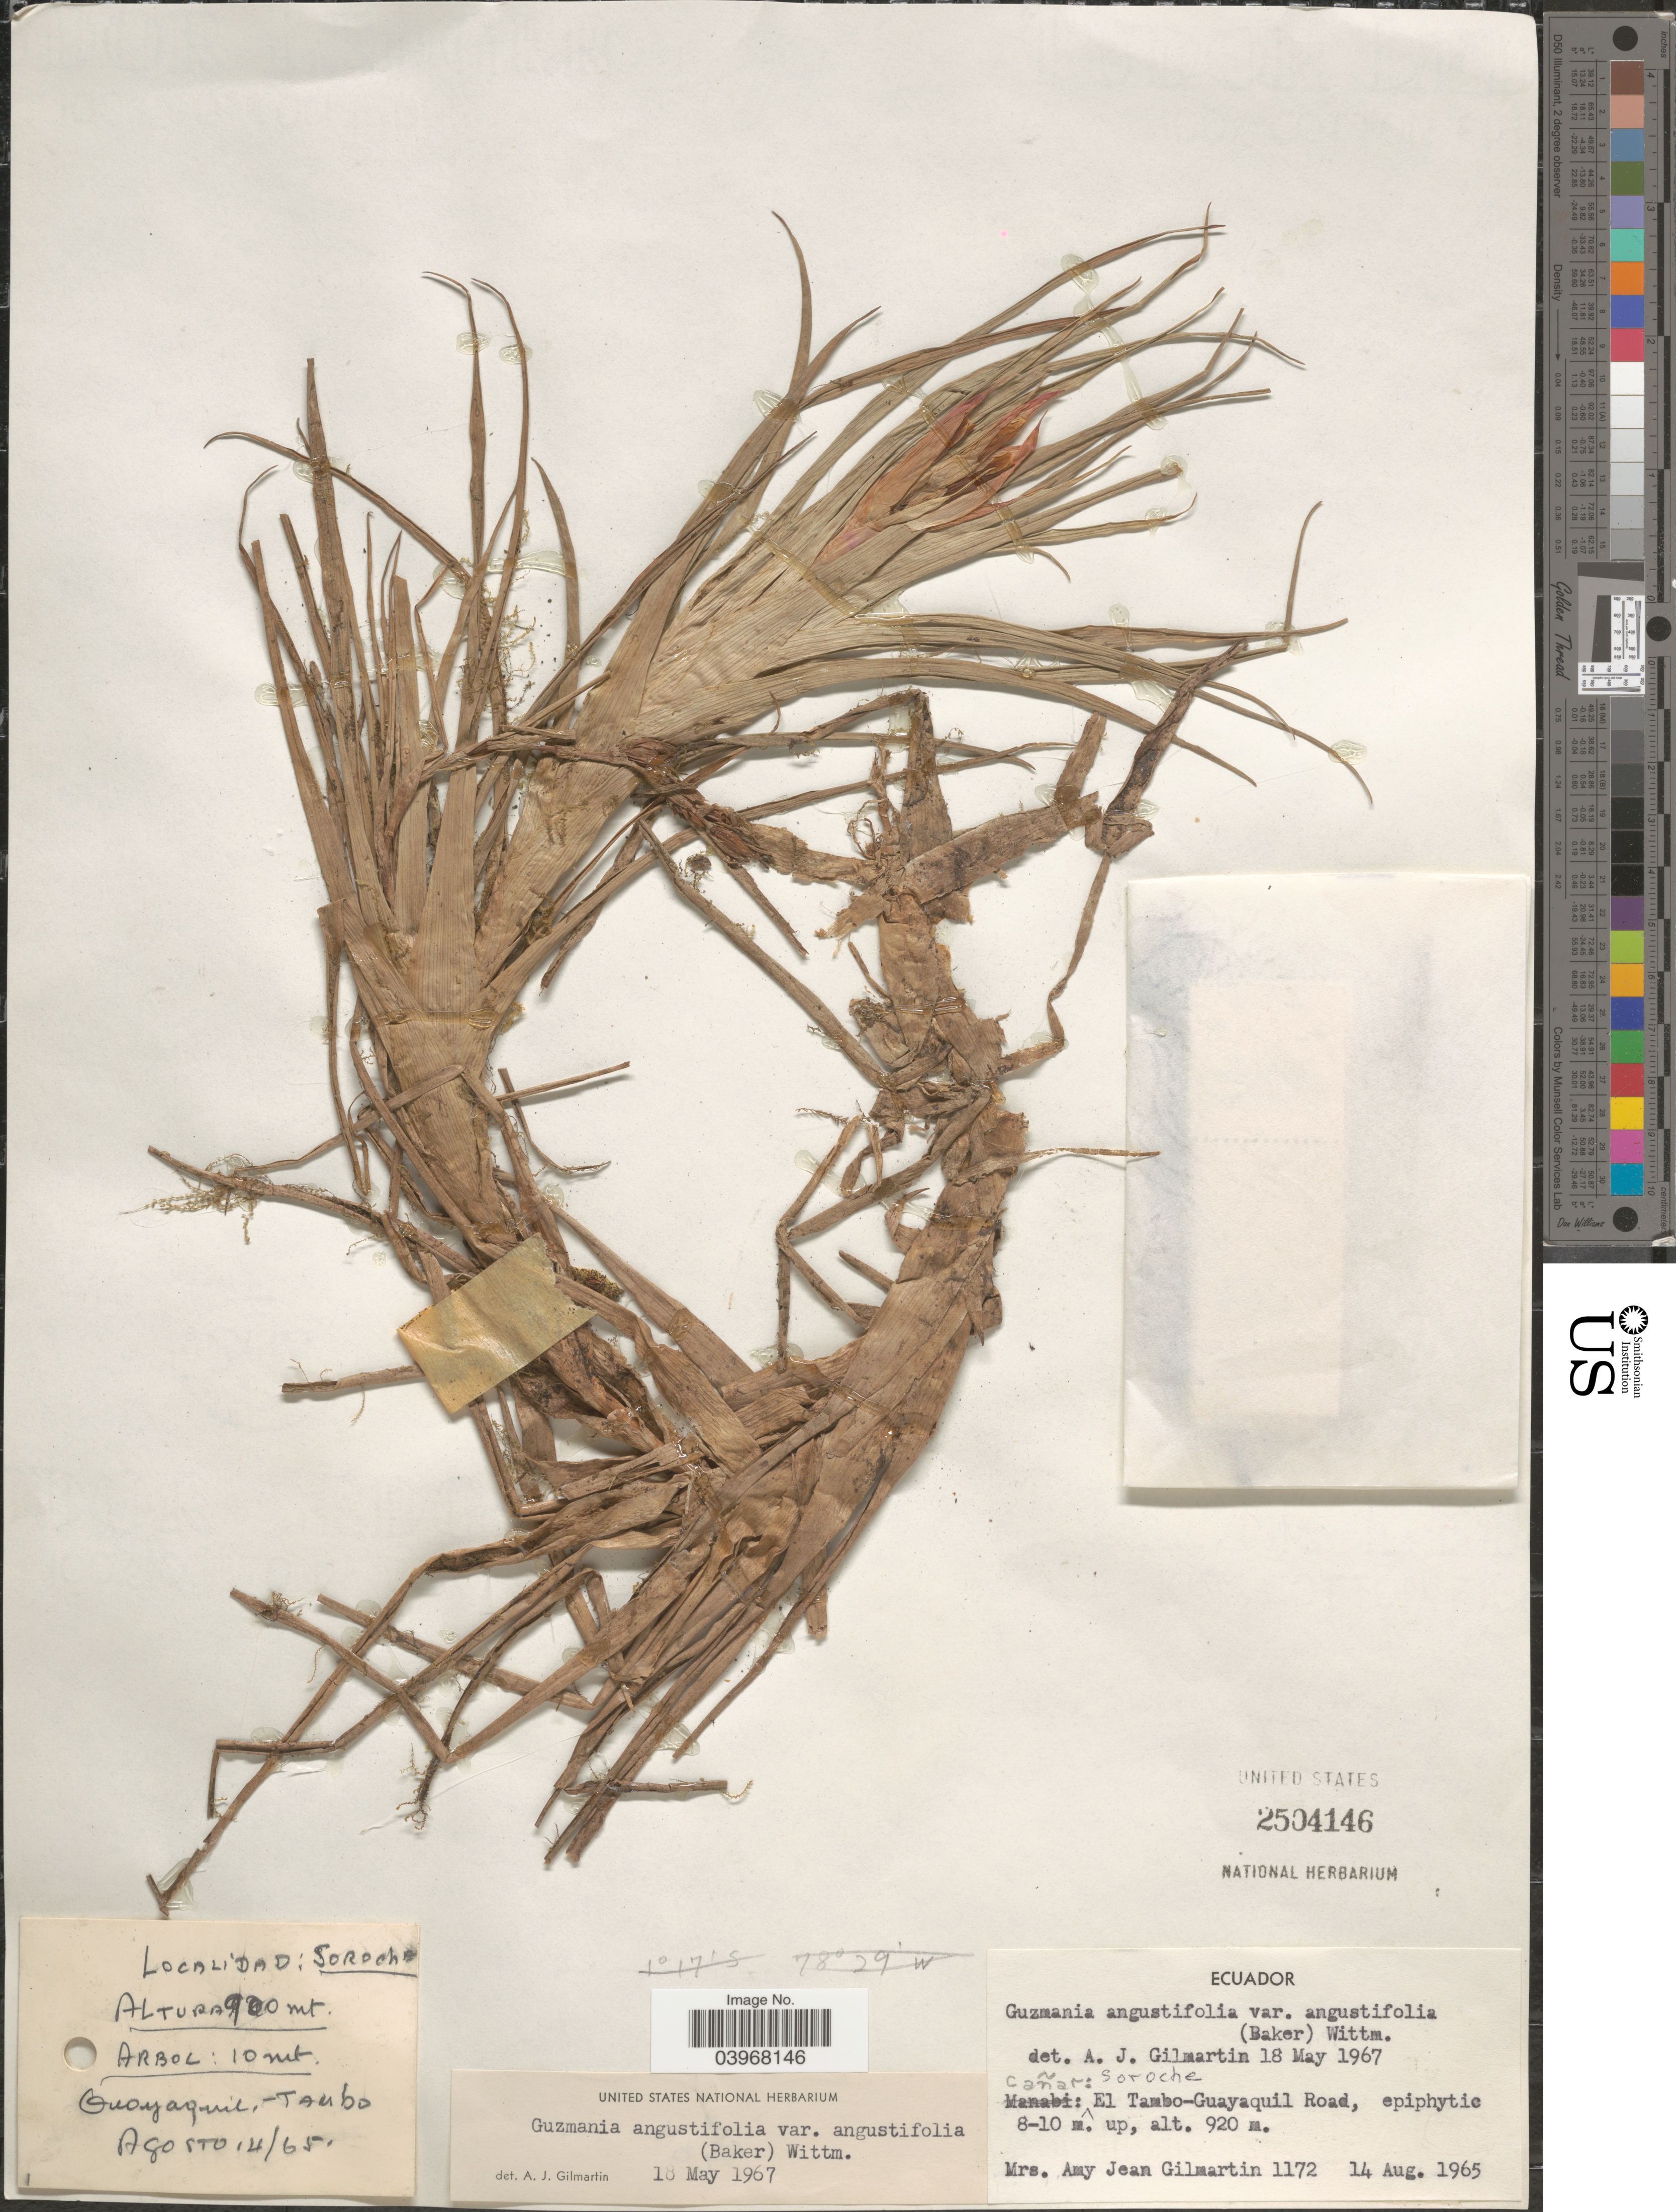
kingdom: Plantae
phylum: Tracheophyta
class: Liliopsida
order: Poales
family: Bromeliaceae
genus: Guzmania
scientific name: Guzmania angustifolia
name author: (Baker) Wittm.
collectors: A. J. Gilmartin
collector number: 1172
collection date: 1965-08-14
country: Ecuador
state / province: Cañar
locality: Cañar: Soroche. El Tambo-Guayaquil Road.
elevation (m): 920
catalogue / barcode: US 2504146